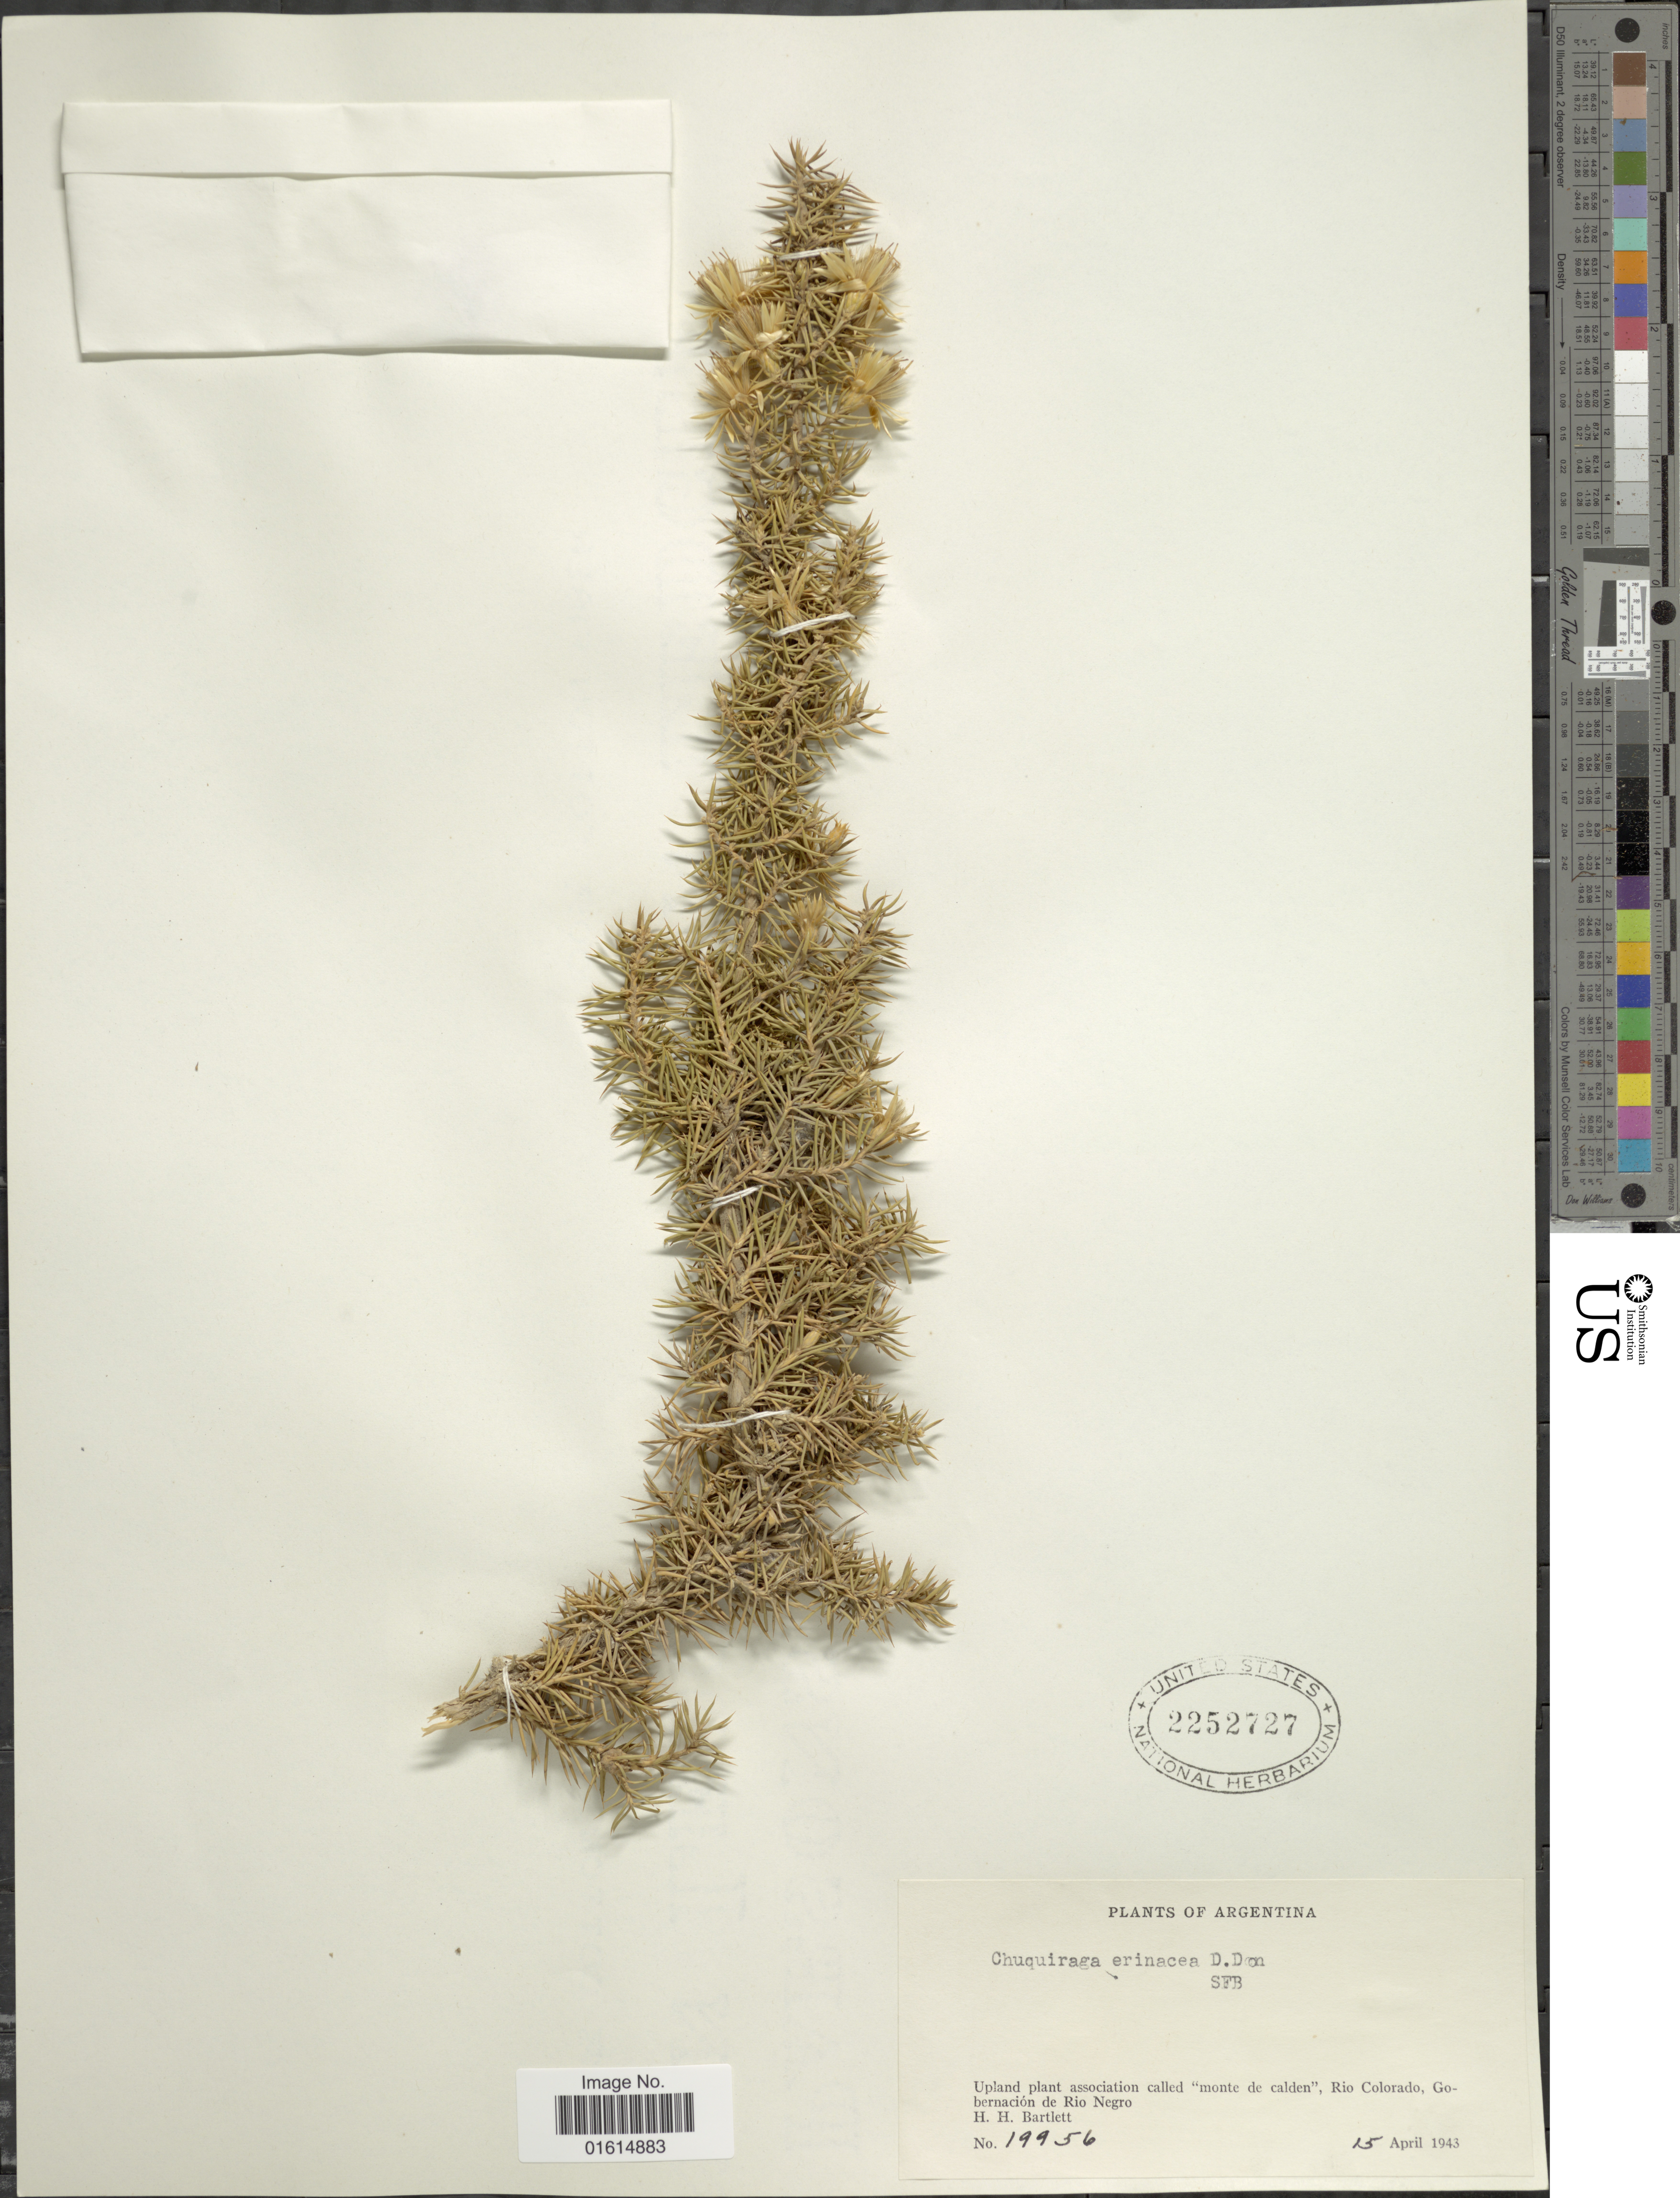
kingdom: Plantae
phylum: Tracheophyta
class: Magnoliopsida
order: Asterales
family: Asteraceae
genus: Chuquiraga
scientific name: Chuquiraga erinacea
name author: D. Don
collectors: H. H. Bartlett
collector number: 19956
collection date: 1943-04-15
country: Argentina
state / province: Rio Negro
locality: Monte de Calden, Rio Colorado, Gobernacion de Rio Negro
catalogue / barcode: US 2252727